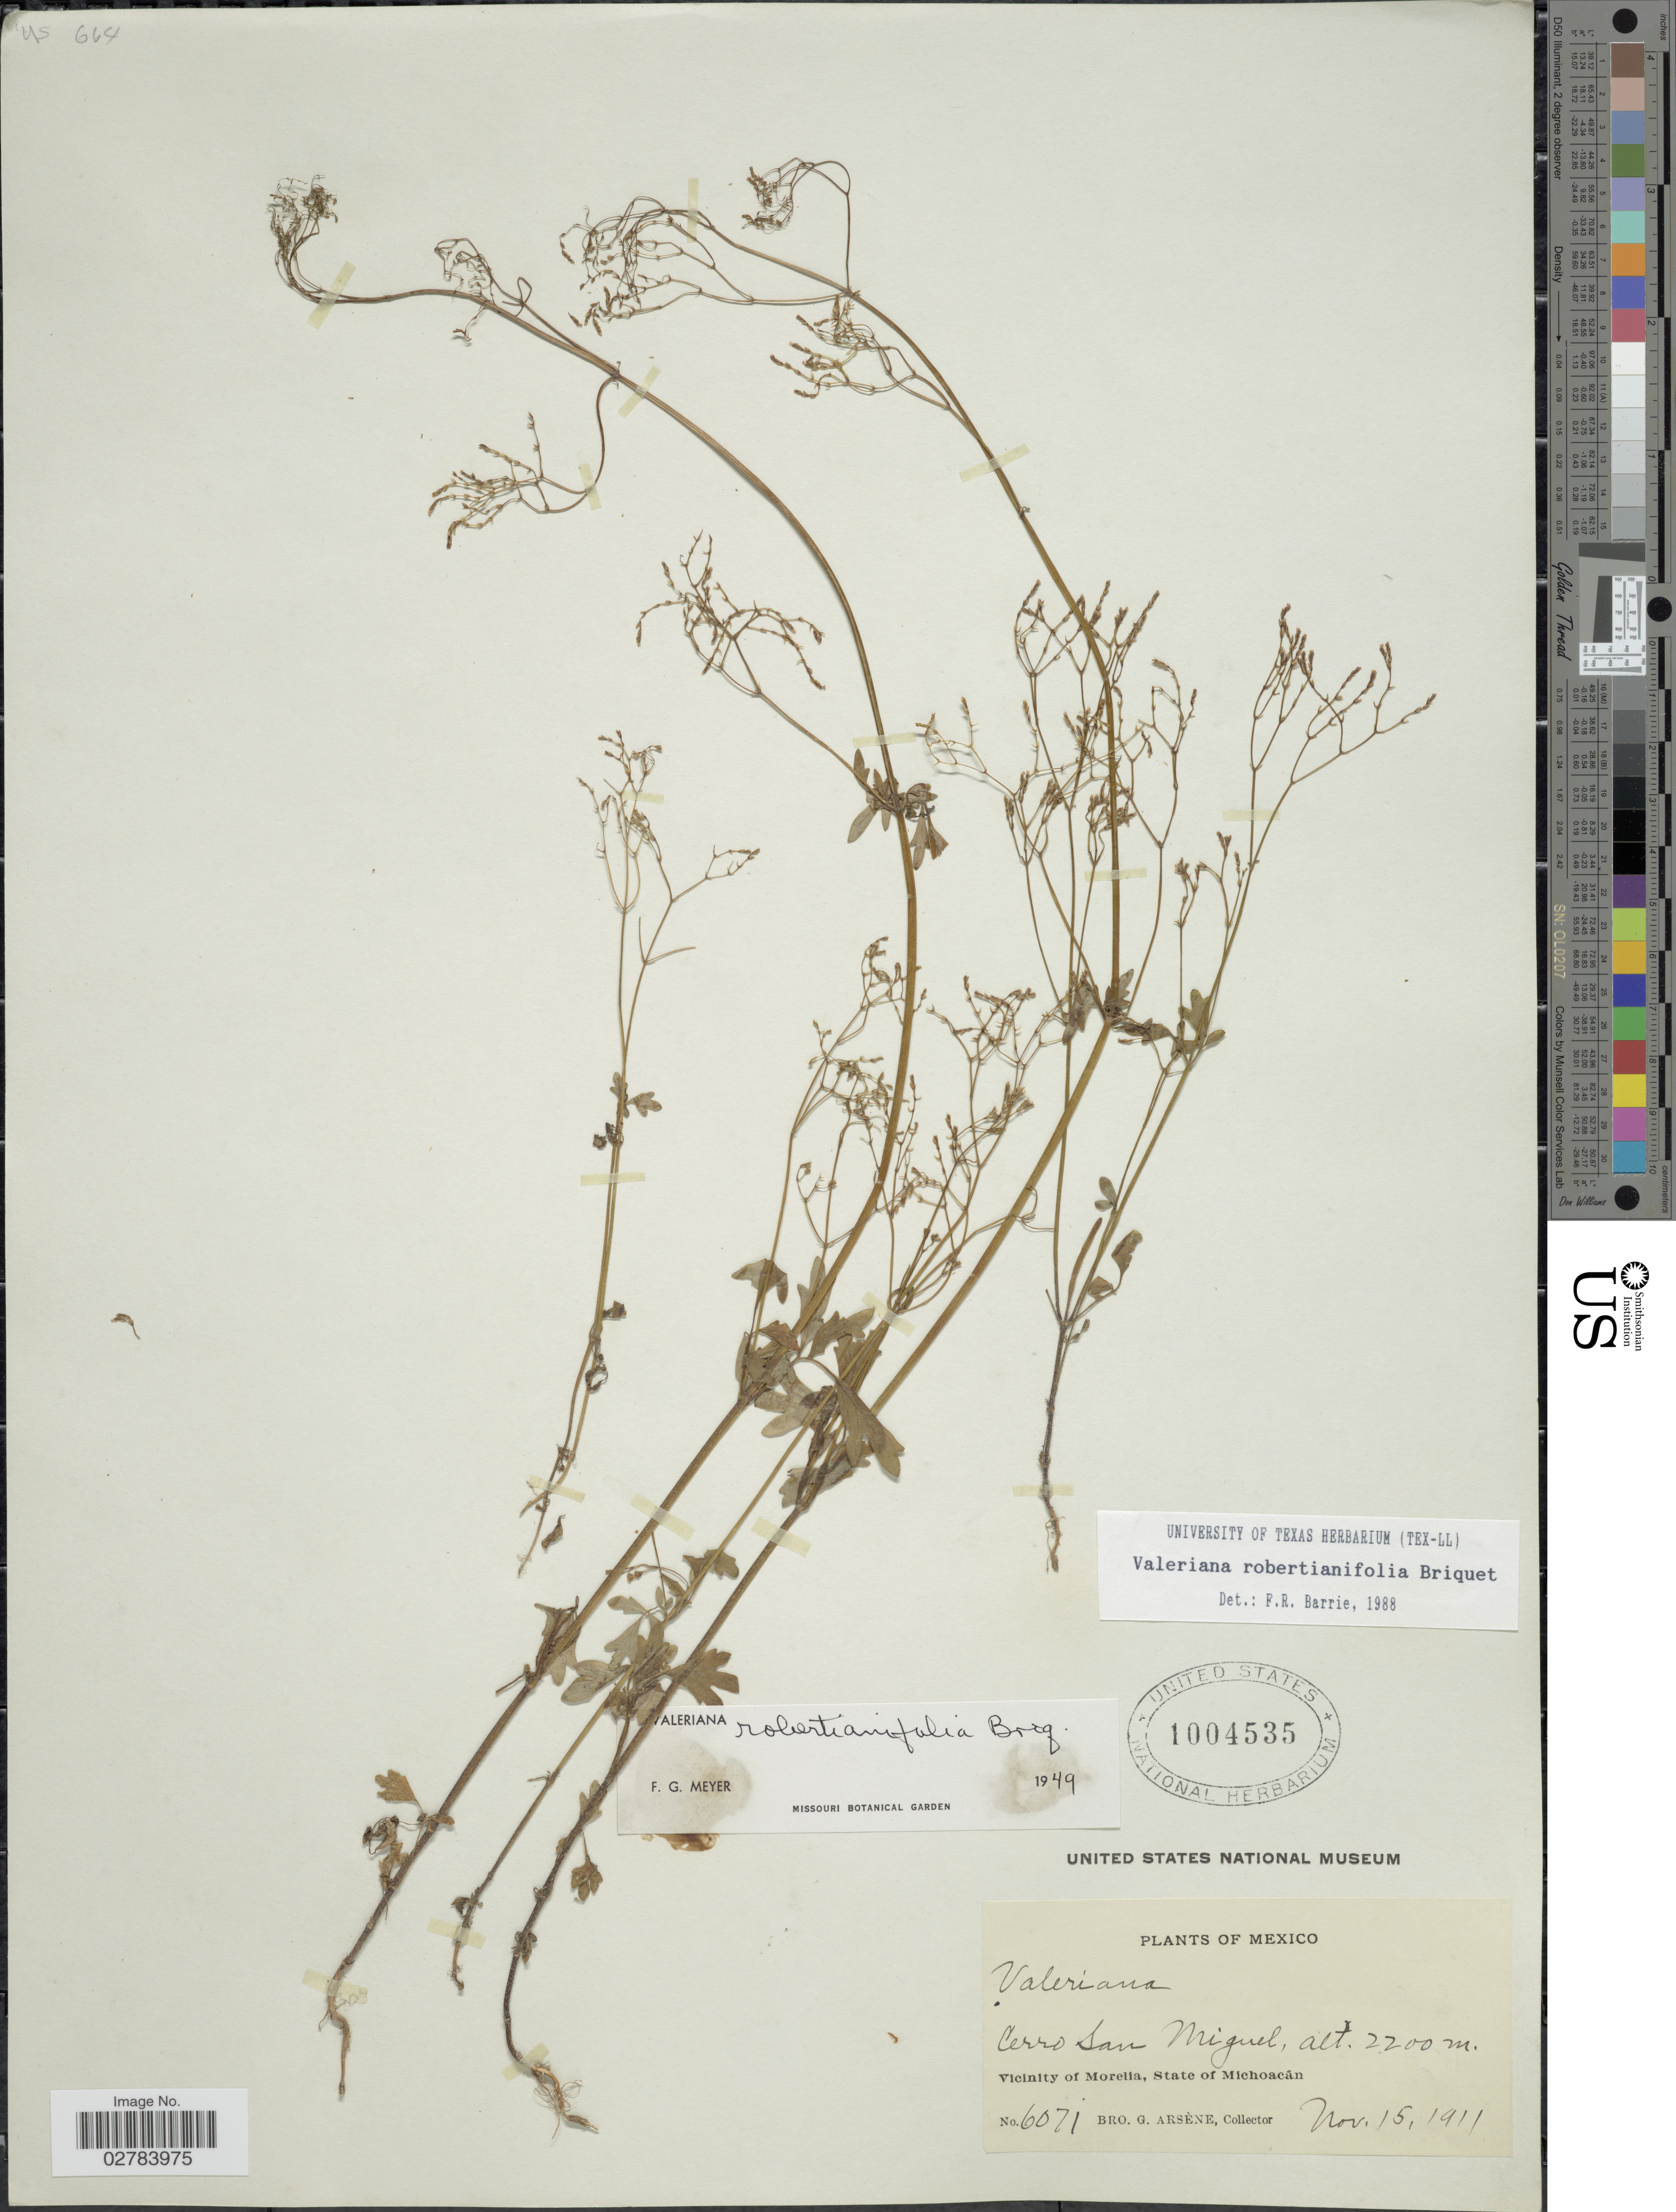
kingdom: Plantae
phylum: Tracheophyta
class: Magnoliopsida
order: Dipsacales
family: Caprifoliaceae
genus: Valeriana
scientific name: Valeriana robertianifolia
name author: Briq.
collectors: Bro. G. Arsène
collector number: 6071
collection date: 1911-11-15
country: Mexico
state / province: Michoacán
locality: Cerro San Miguel, Vicinity of Morelia.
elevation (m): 2200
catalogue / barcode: US 1004535